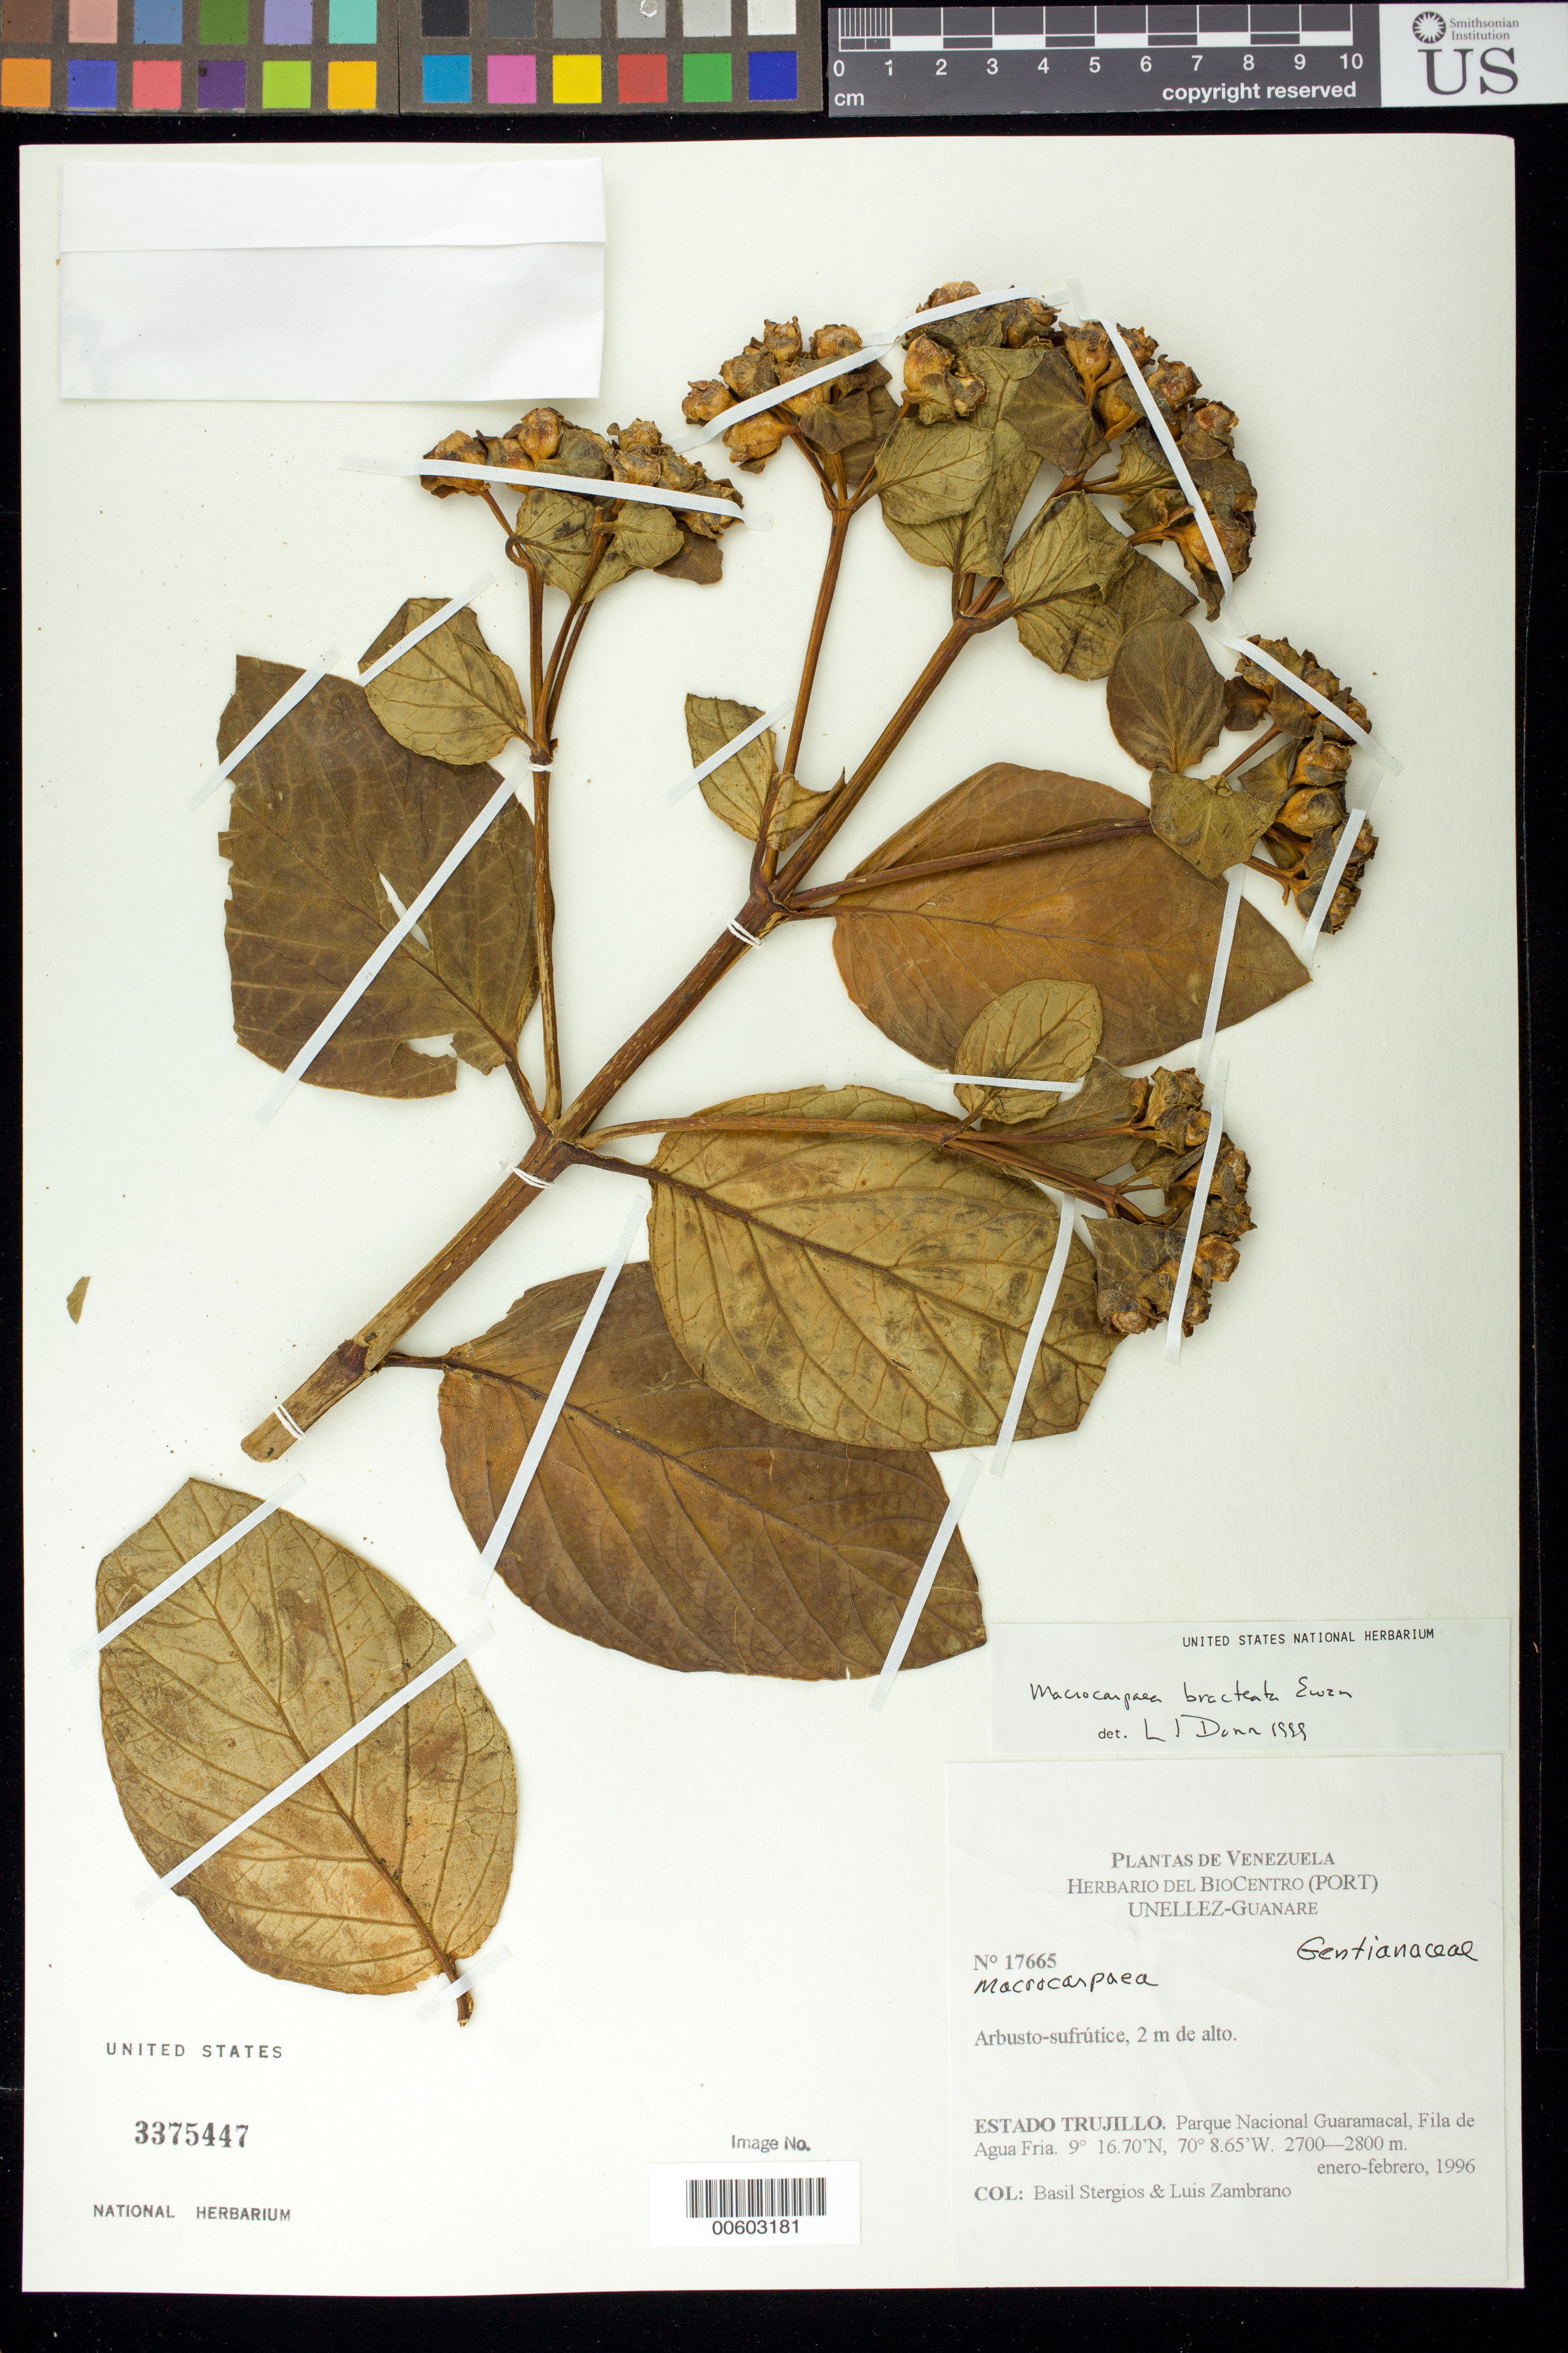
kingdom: Plantae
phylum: Tracheophyta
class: Magnoliopsida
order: Gentianales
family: Gentianaceae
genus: Macrocarpaea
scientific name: Macrocarpaea bracteata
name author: Ewan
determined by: Dorr, L. J., (BOT), Smithsonian Institution - National Museum of Natural History (UNITED STATES)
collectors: B. G. Stergios & L. Zambrano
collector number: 17665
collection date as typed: Jan 1996 to -- Feb 1996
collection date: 1996-01/1996-02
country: Venezuela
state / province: Trujillo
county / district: Boconó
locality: Parque Nacional Guaramacal, Fila de Agua Fria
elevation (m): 2700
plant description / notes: NY, PORT, US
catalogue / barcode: US 3375447